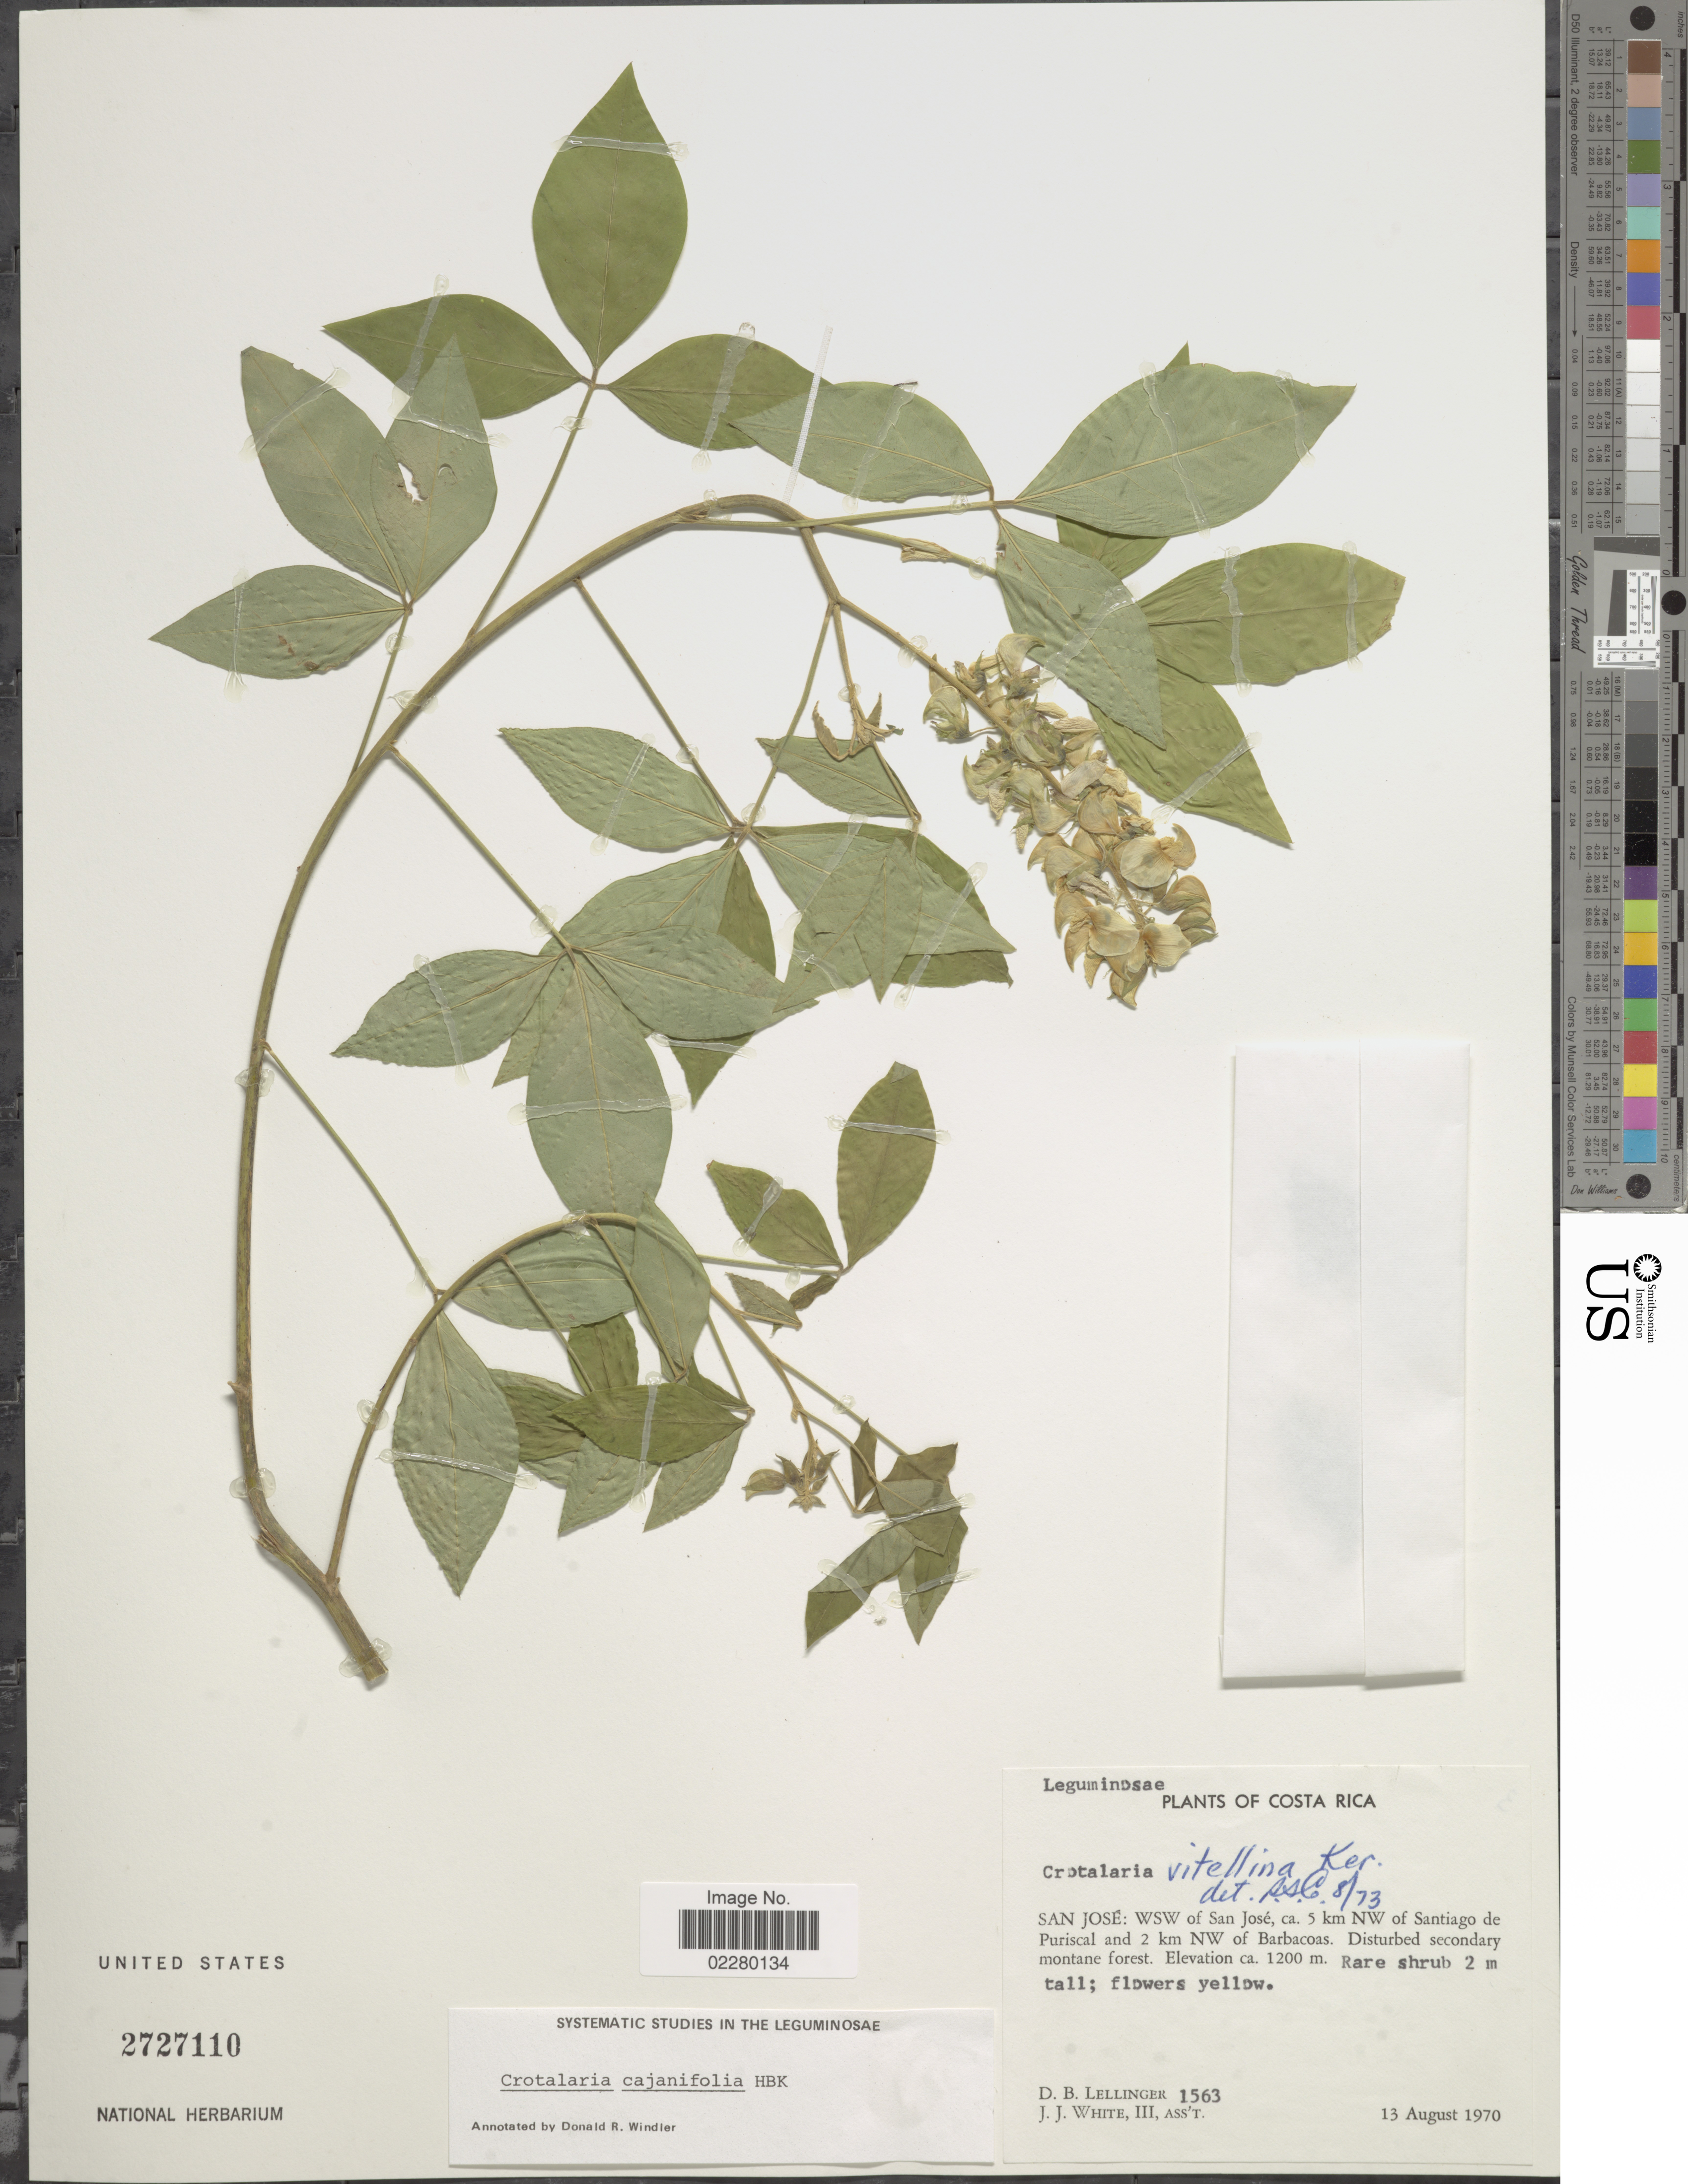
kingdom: Plantae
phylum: Tracheophyta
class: Magnoliopsida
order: Fabales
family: Fabaceae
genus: Crotalaria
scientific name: Crotalaria cajanifolia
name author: Kunth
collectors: D. B. Lellinger & J. J. White III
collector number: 1563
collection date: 1970-08-13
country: Costa Rica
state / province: San José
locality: San José: WSW of San José, ca. 5 km NW of Santiago de Puriscal and 2 km NW of Barbacoas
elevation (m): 1200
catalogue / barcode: US 2727110